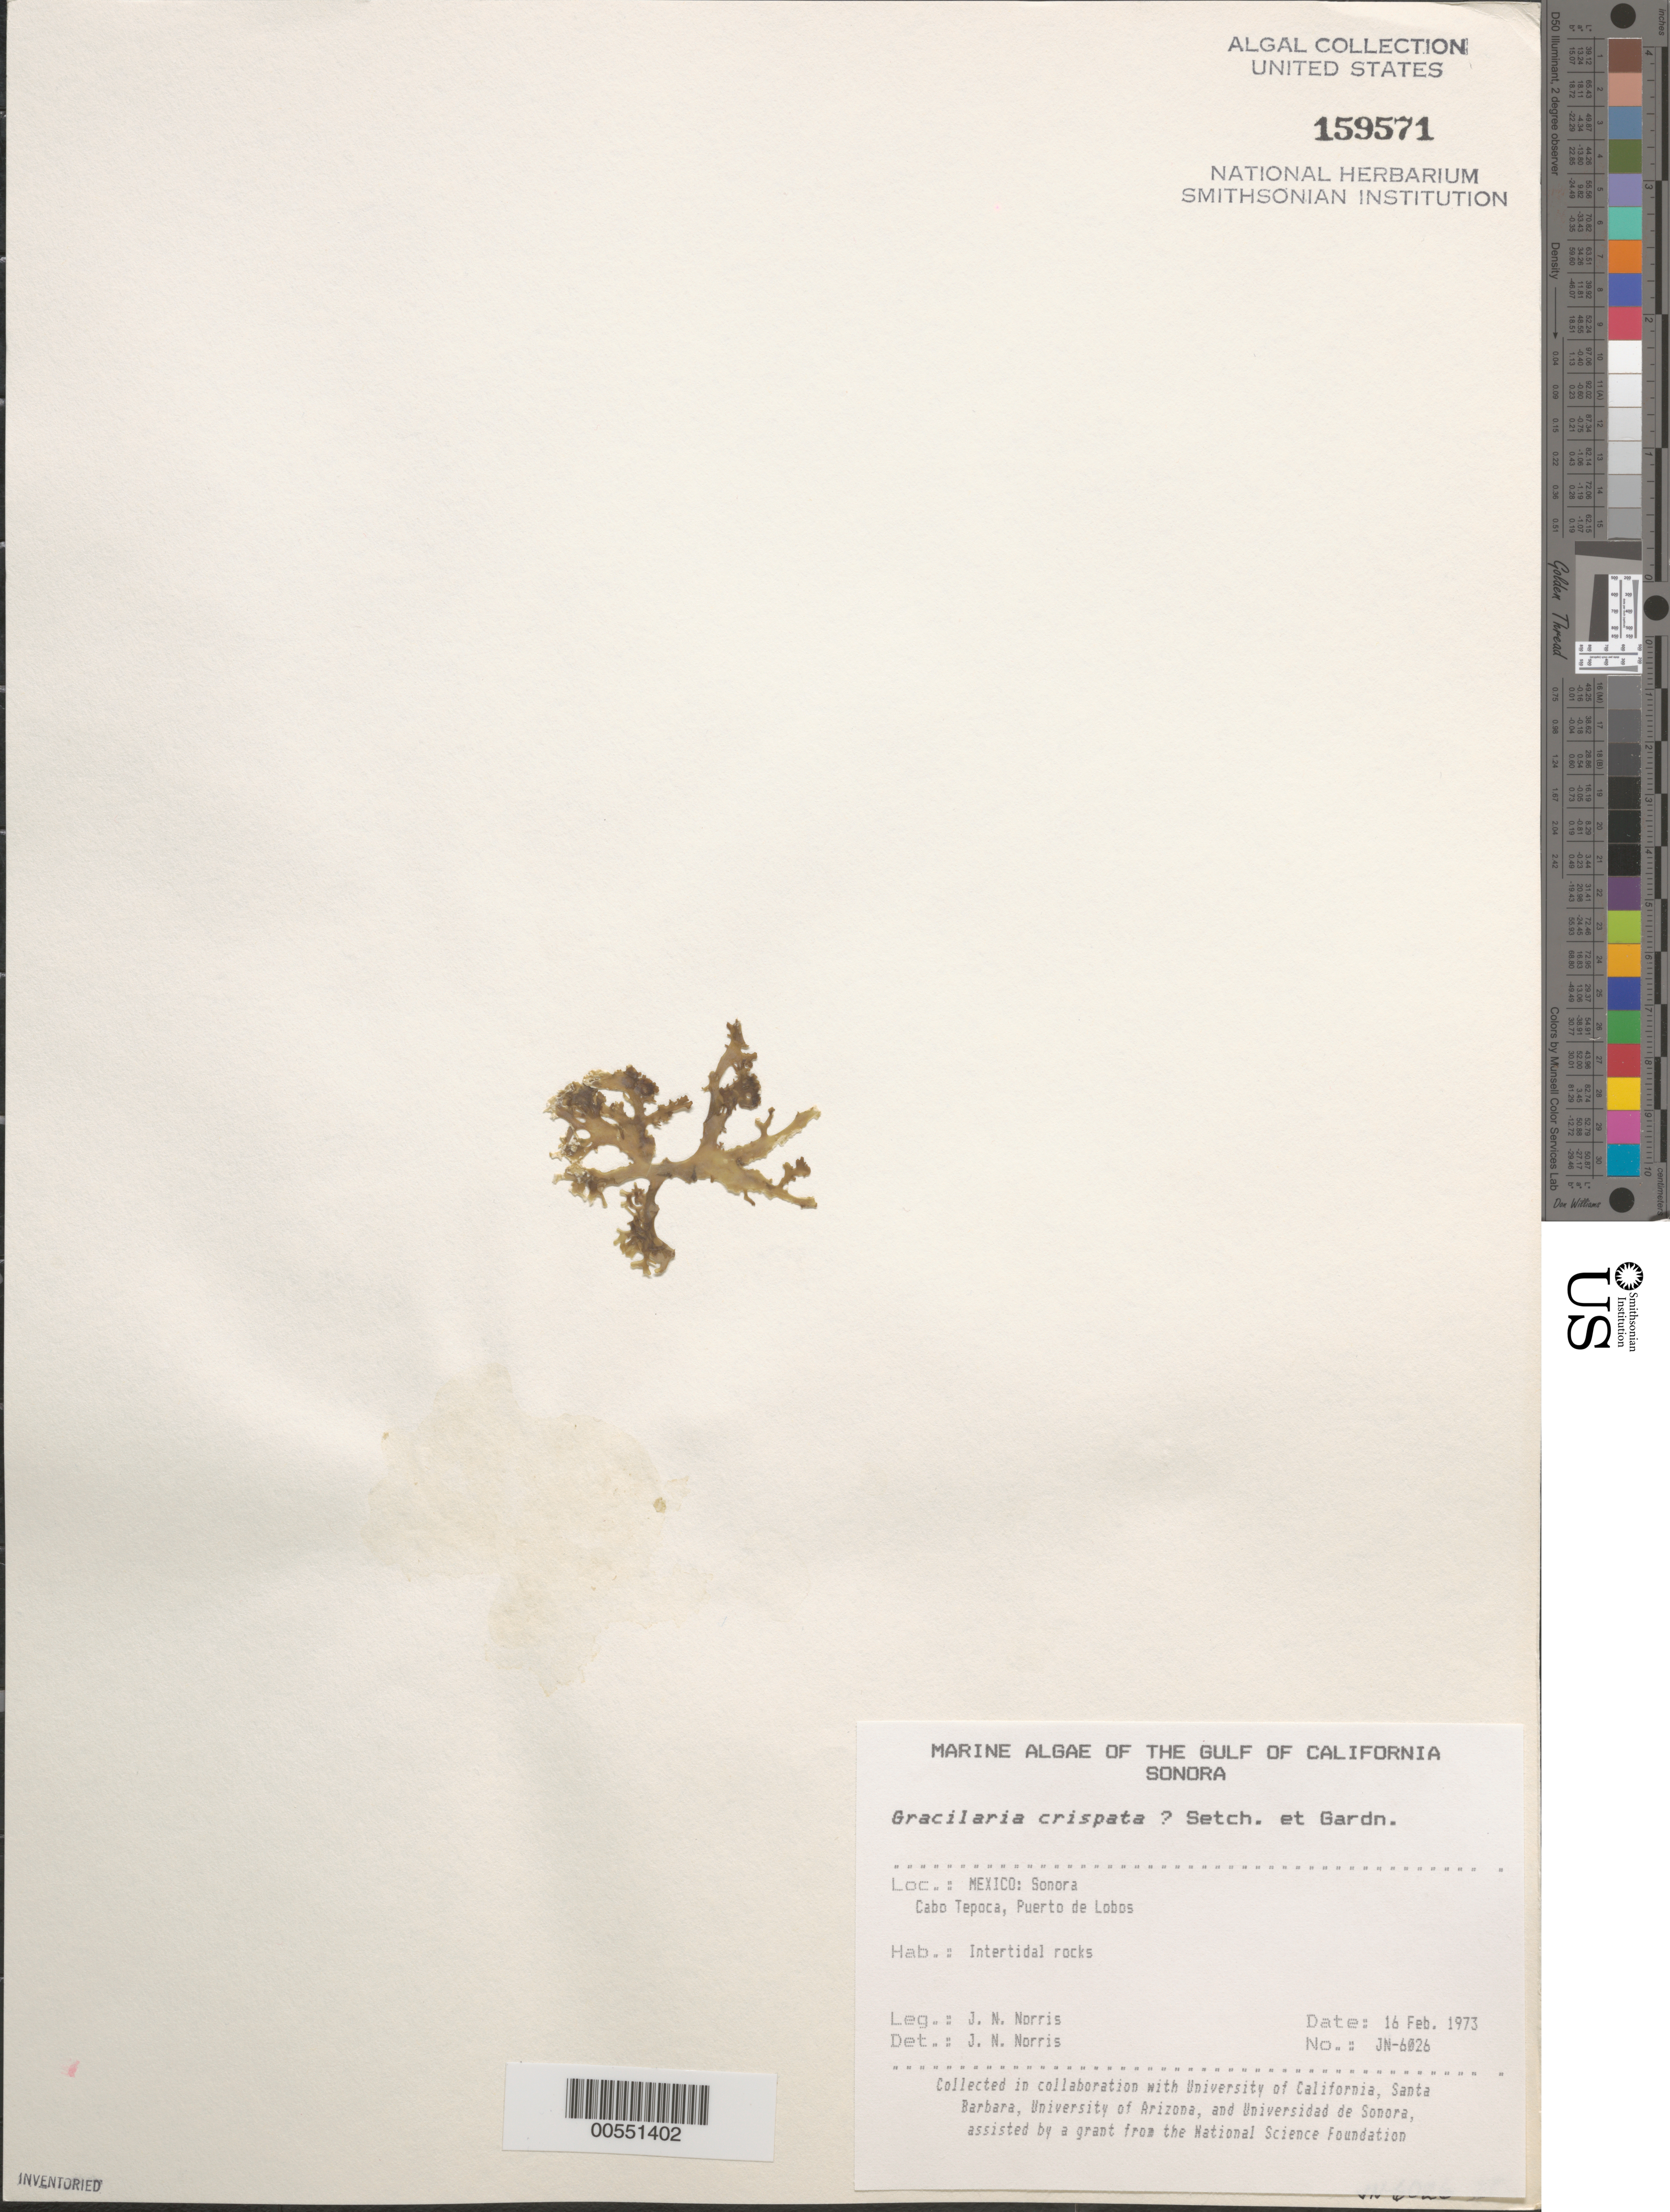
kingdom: Plantae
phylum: Rhodophyta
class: Florideophyceae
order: Gracilariales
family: Gracilariaceae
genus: Gracilaria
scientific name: Gracilaria crispata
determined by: Norris, James N.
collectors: J. N. Norris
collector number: JN-6026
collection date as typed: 16 Feb 1973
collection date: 1973-02-16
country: Mexico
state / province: Sonora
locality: Cabo Tepoca, Puerto de Lobos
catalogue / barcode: US 159571